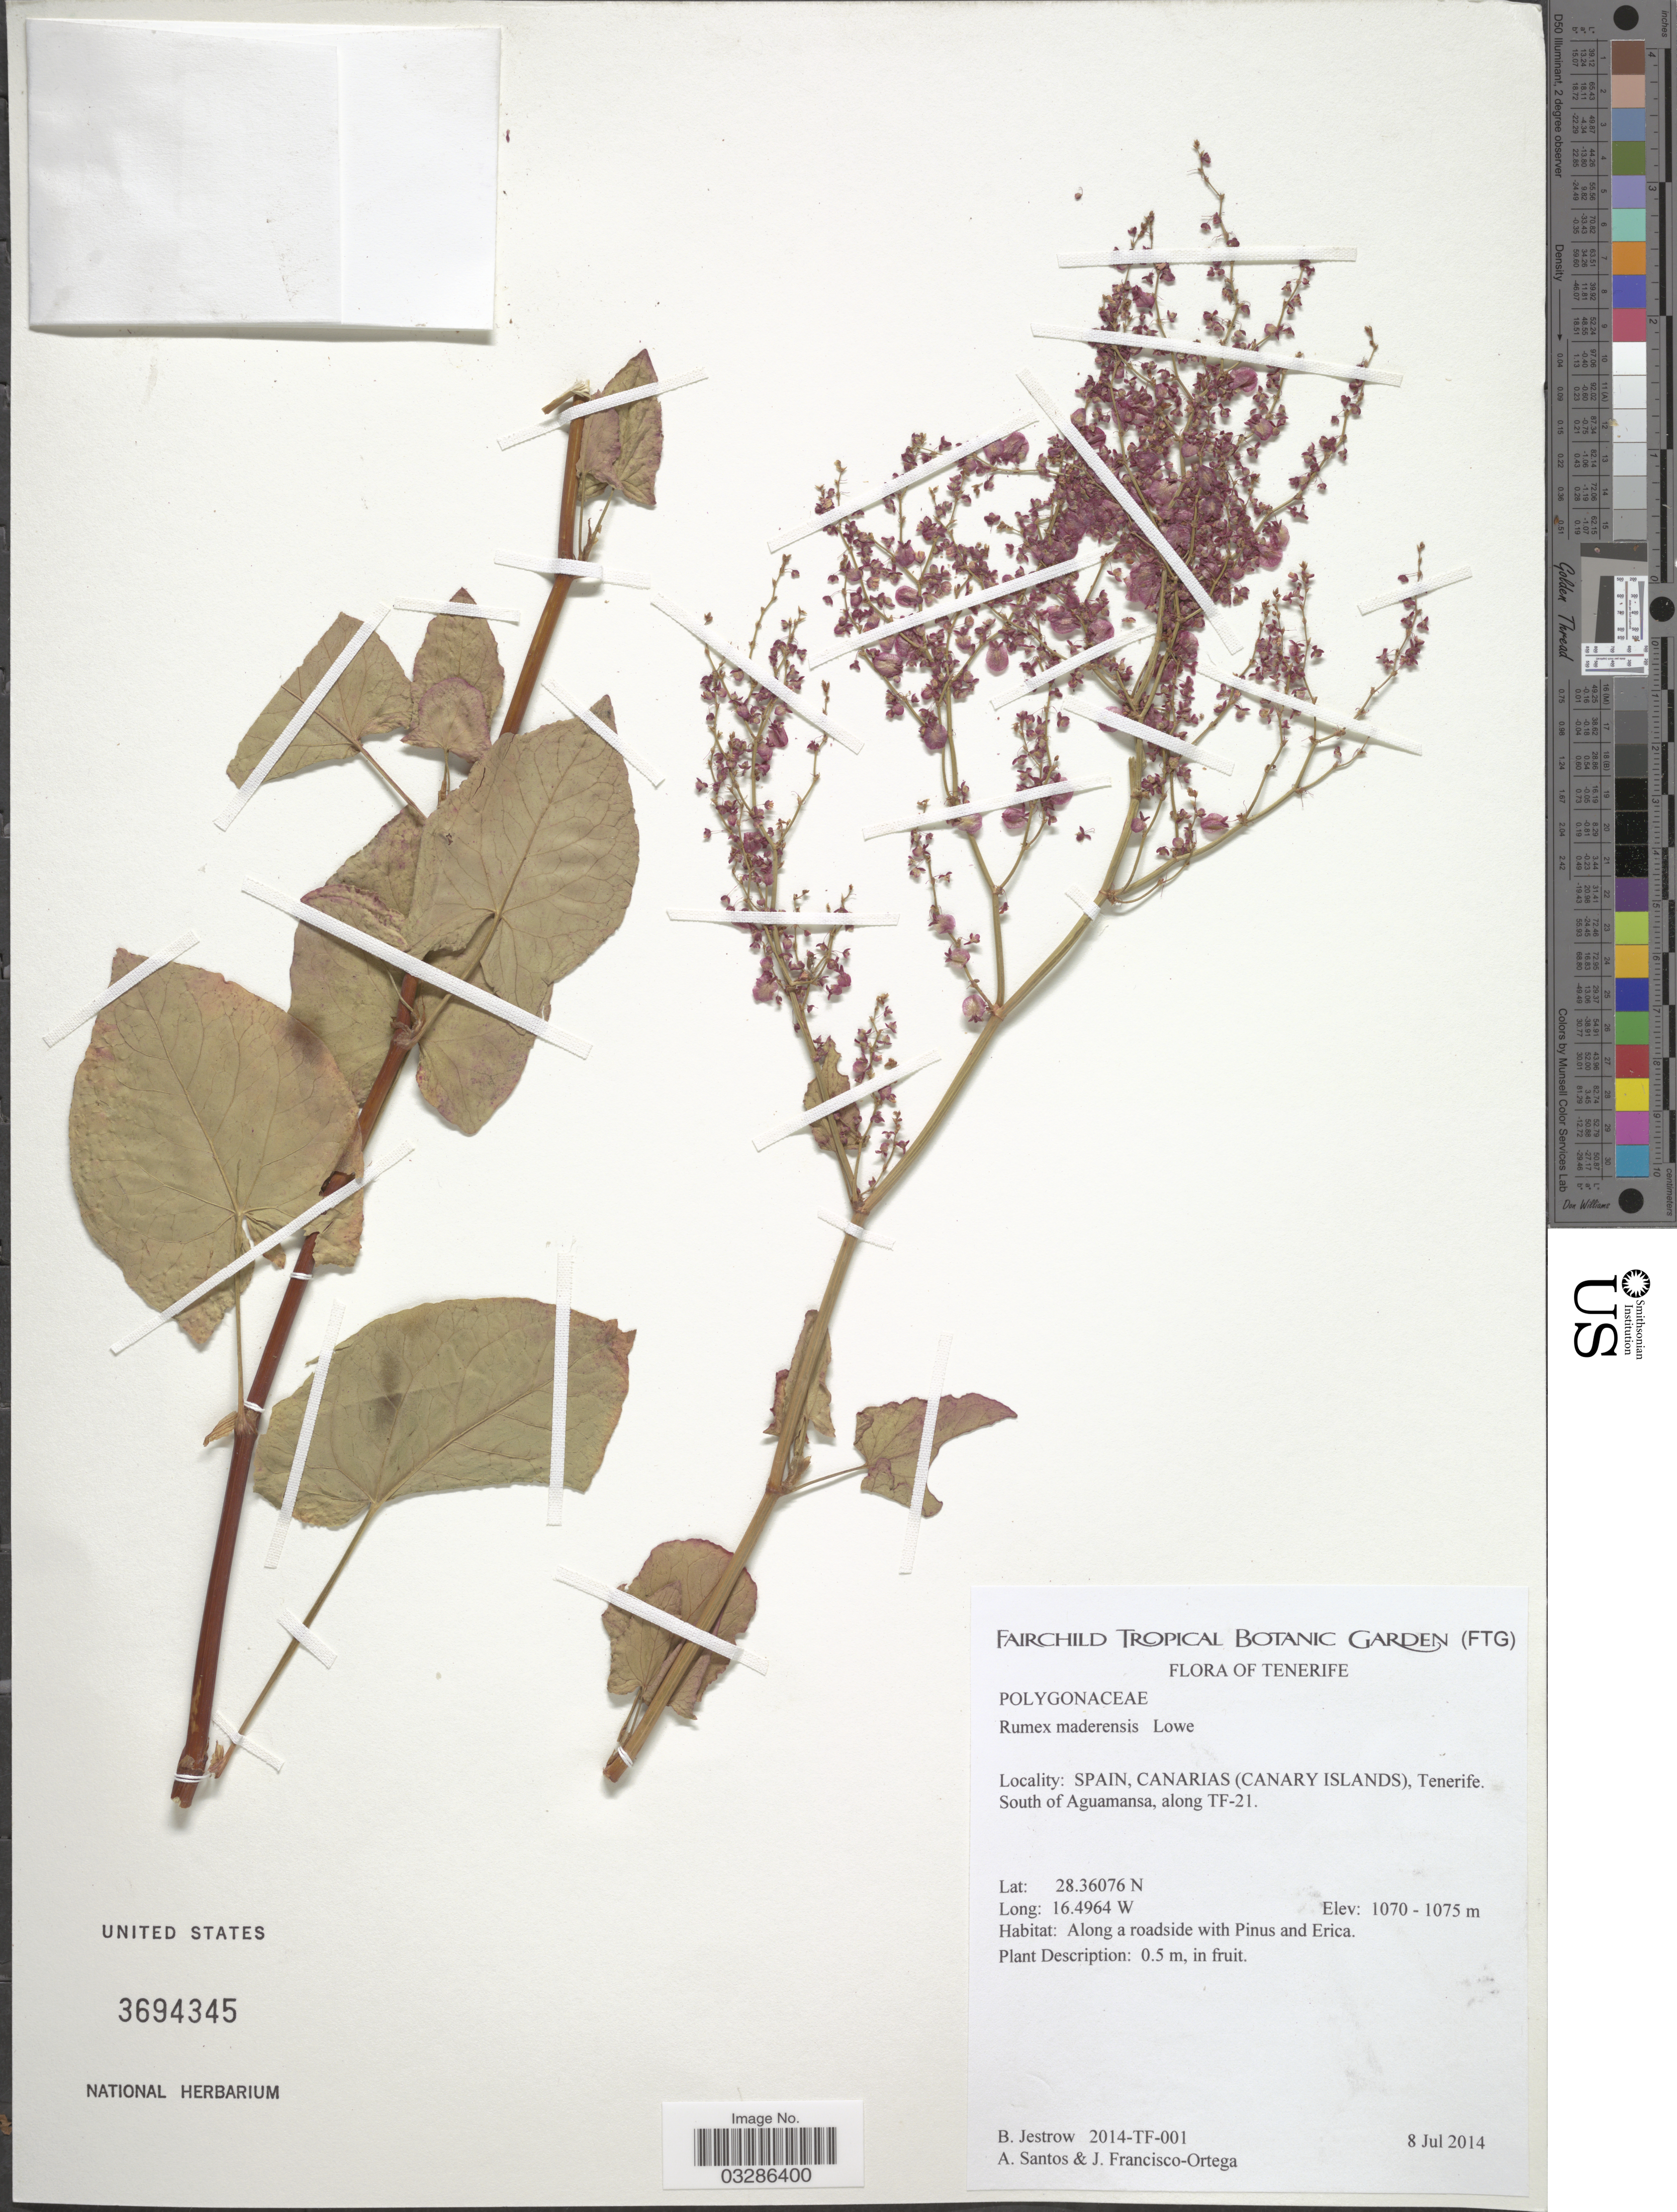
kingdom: Plantae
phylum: Tracheophyta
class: Magnoliopsida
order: Caryophyllales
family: Polygonaceae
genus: Rumex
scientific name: Rumex maderensis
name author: Lowe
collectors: B. Jestrow, A. Santos & J. Francisco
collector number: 2014-TF-001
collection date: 2014-07-08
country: Spain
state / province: Canarias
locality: Tenerife. Canarias (Canary Islands), Tenerife. South of Aguamansa, along TF-21.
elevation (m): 1070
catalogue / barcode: US 3694345